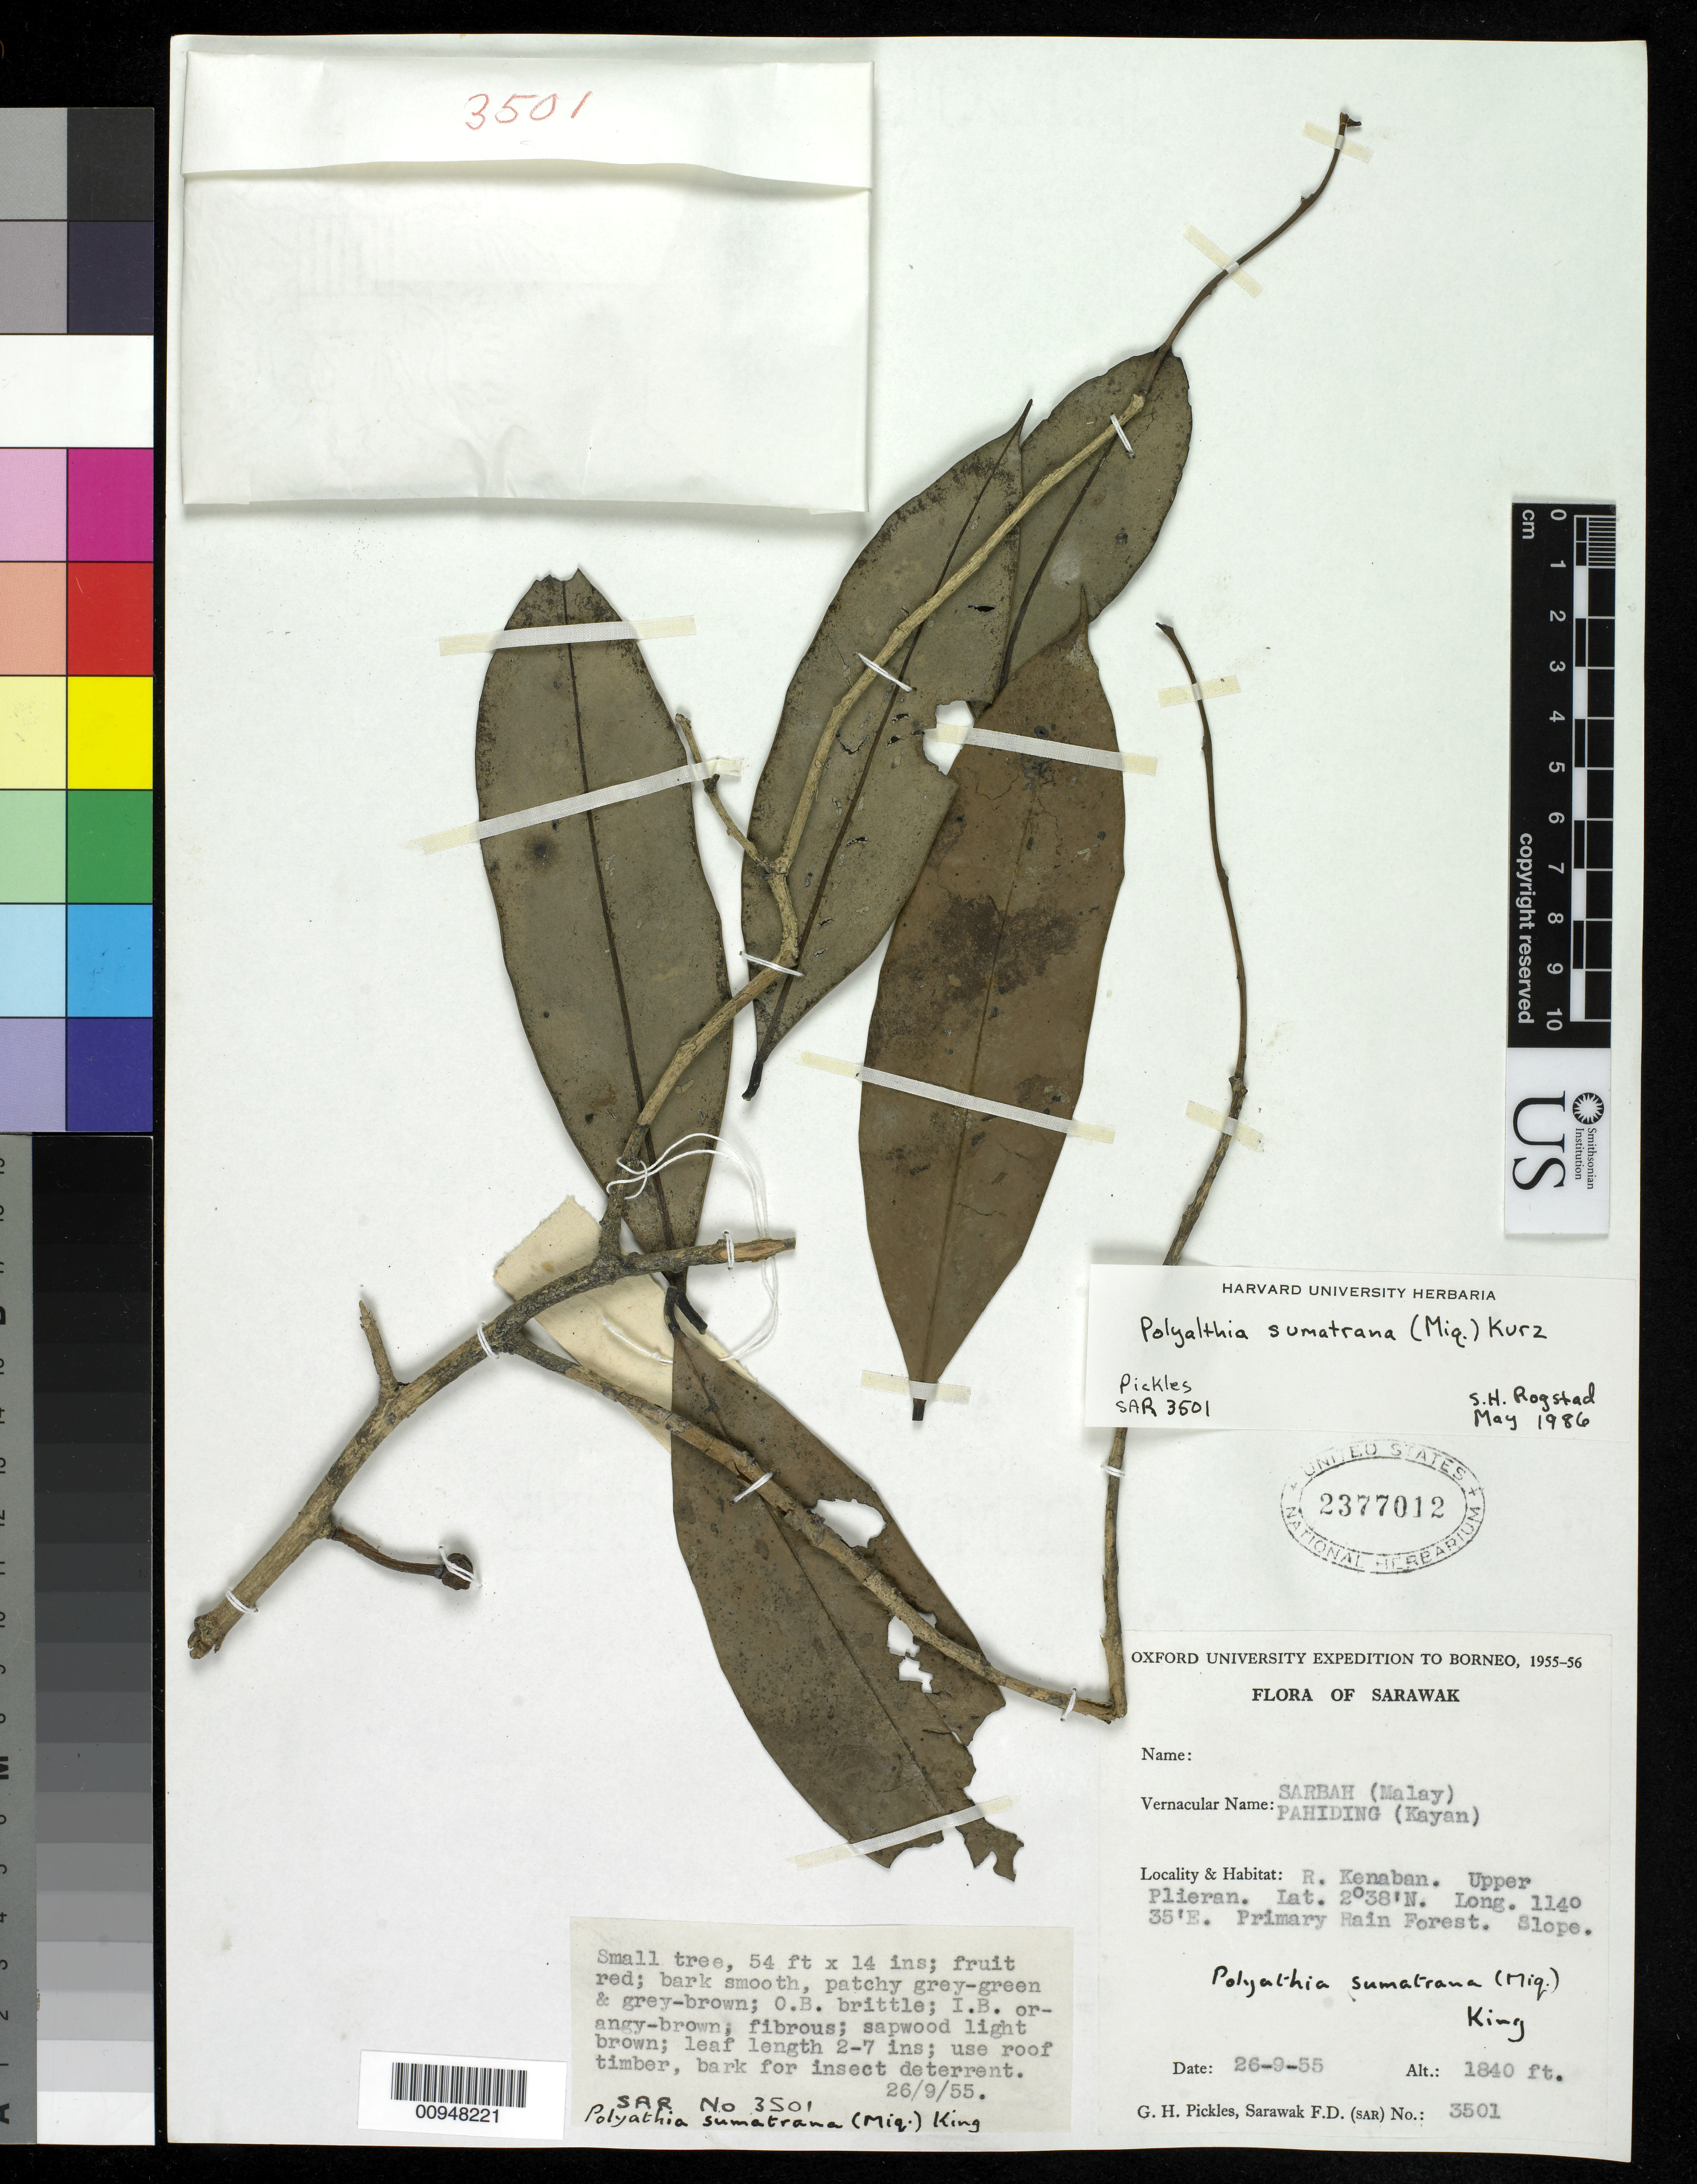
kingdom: Plantae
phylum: Tracheophyta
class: Magnoliopsida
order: Magnoliales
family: Annonaceae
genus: Polyalthia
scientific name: Polyalthia sumatrana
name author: (Miq.) Kurz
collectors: G. Pickles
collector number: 3501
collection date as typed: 26 Sep 1955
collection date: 1955-09-26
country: Malaysia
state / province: Sarawak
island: Borneo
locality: River Kenaban, Upper Plieran.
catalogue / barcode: US 2377012